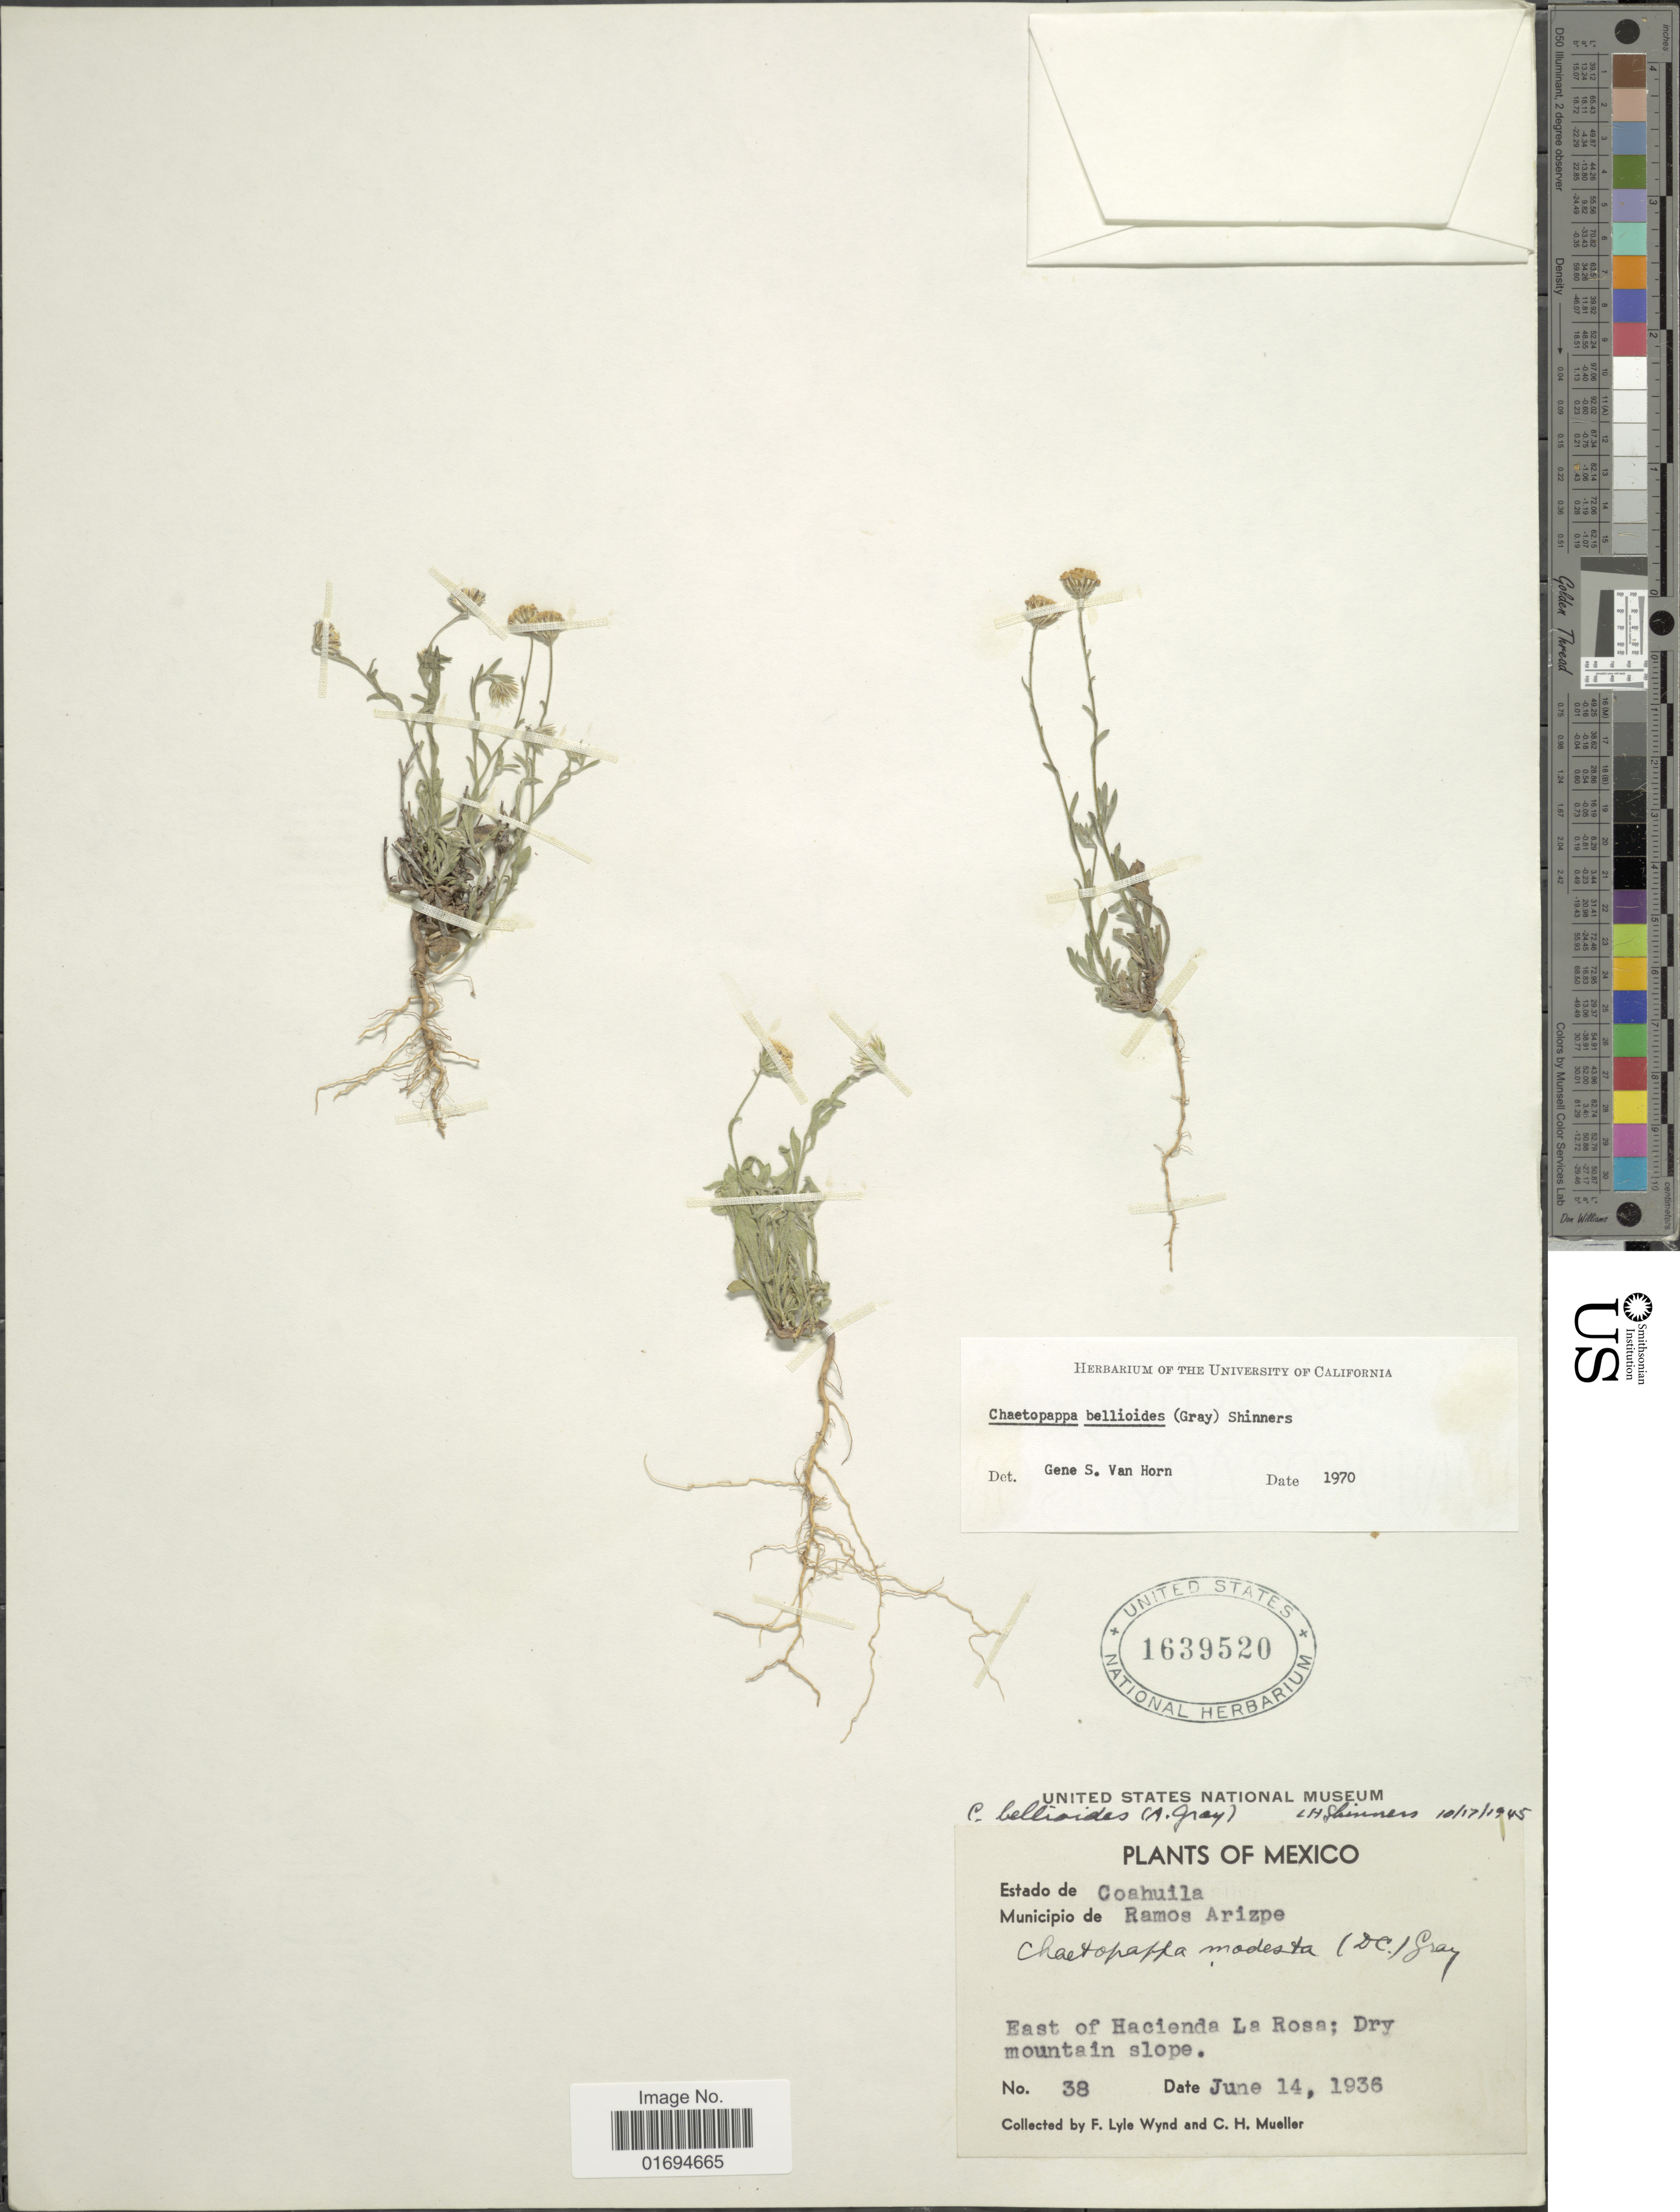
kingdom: Plantae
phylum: Tracheophyta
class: Magnoliopsida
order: Asterales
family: Asteraceae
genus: Chaetopappa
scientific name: Chaetopappa bellioides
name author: (A. Gray) Shinners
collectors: F. L. Wynd & C. H. Mueller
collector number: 38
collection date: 1936-06-14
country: Mexico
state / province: Coahuila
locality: Municipio de Ramos Arizpe, East of Hacienda La Rosa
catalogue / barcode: US 1639520